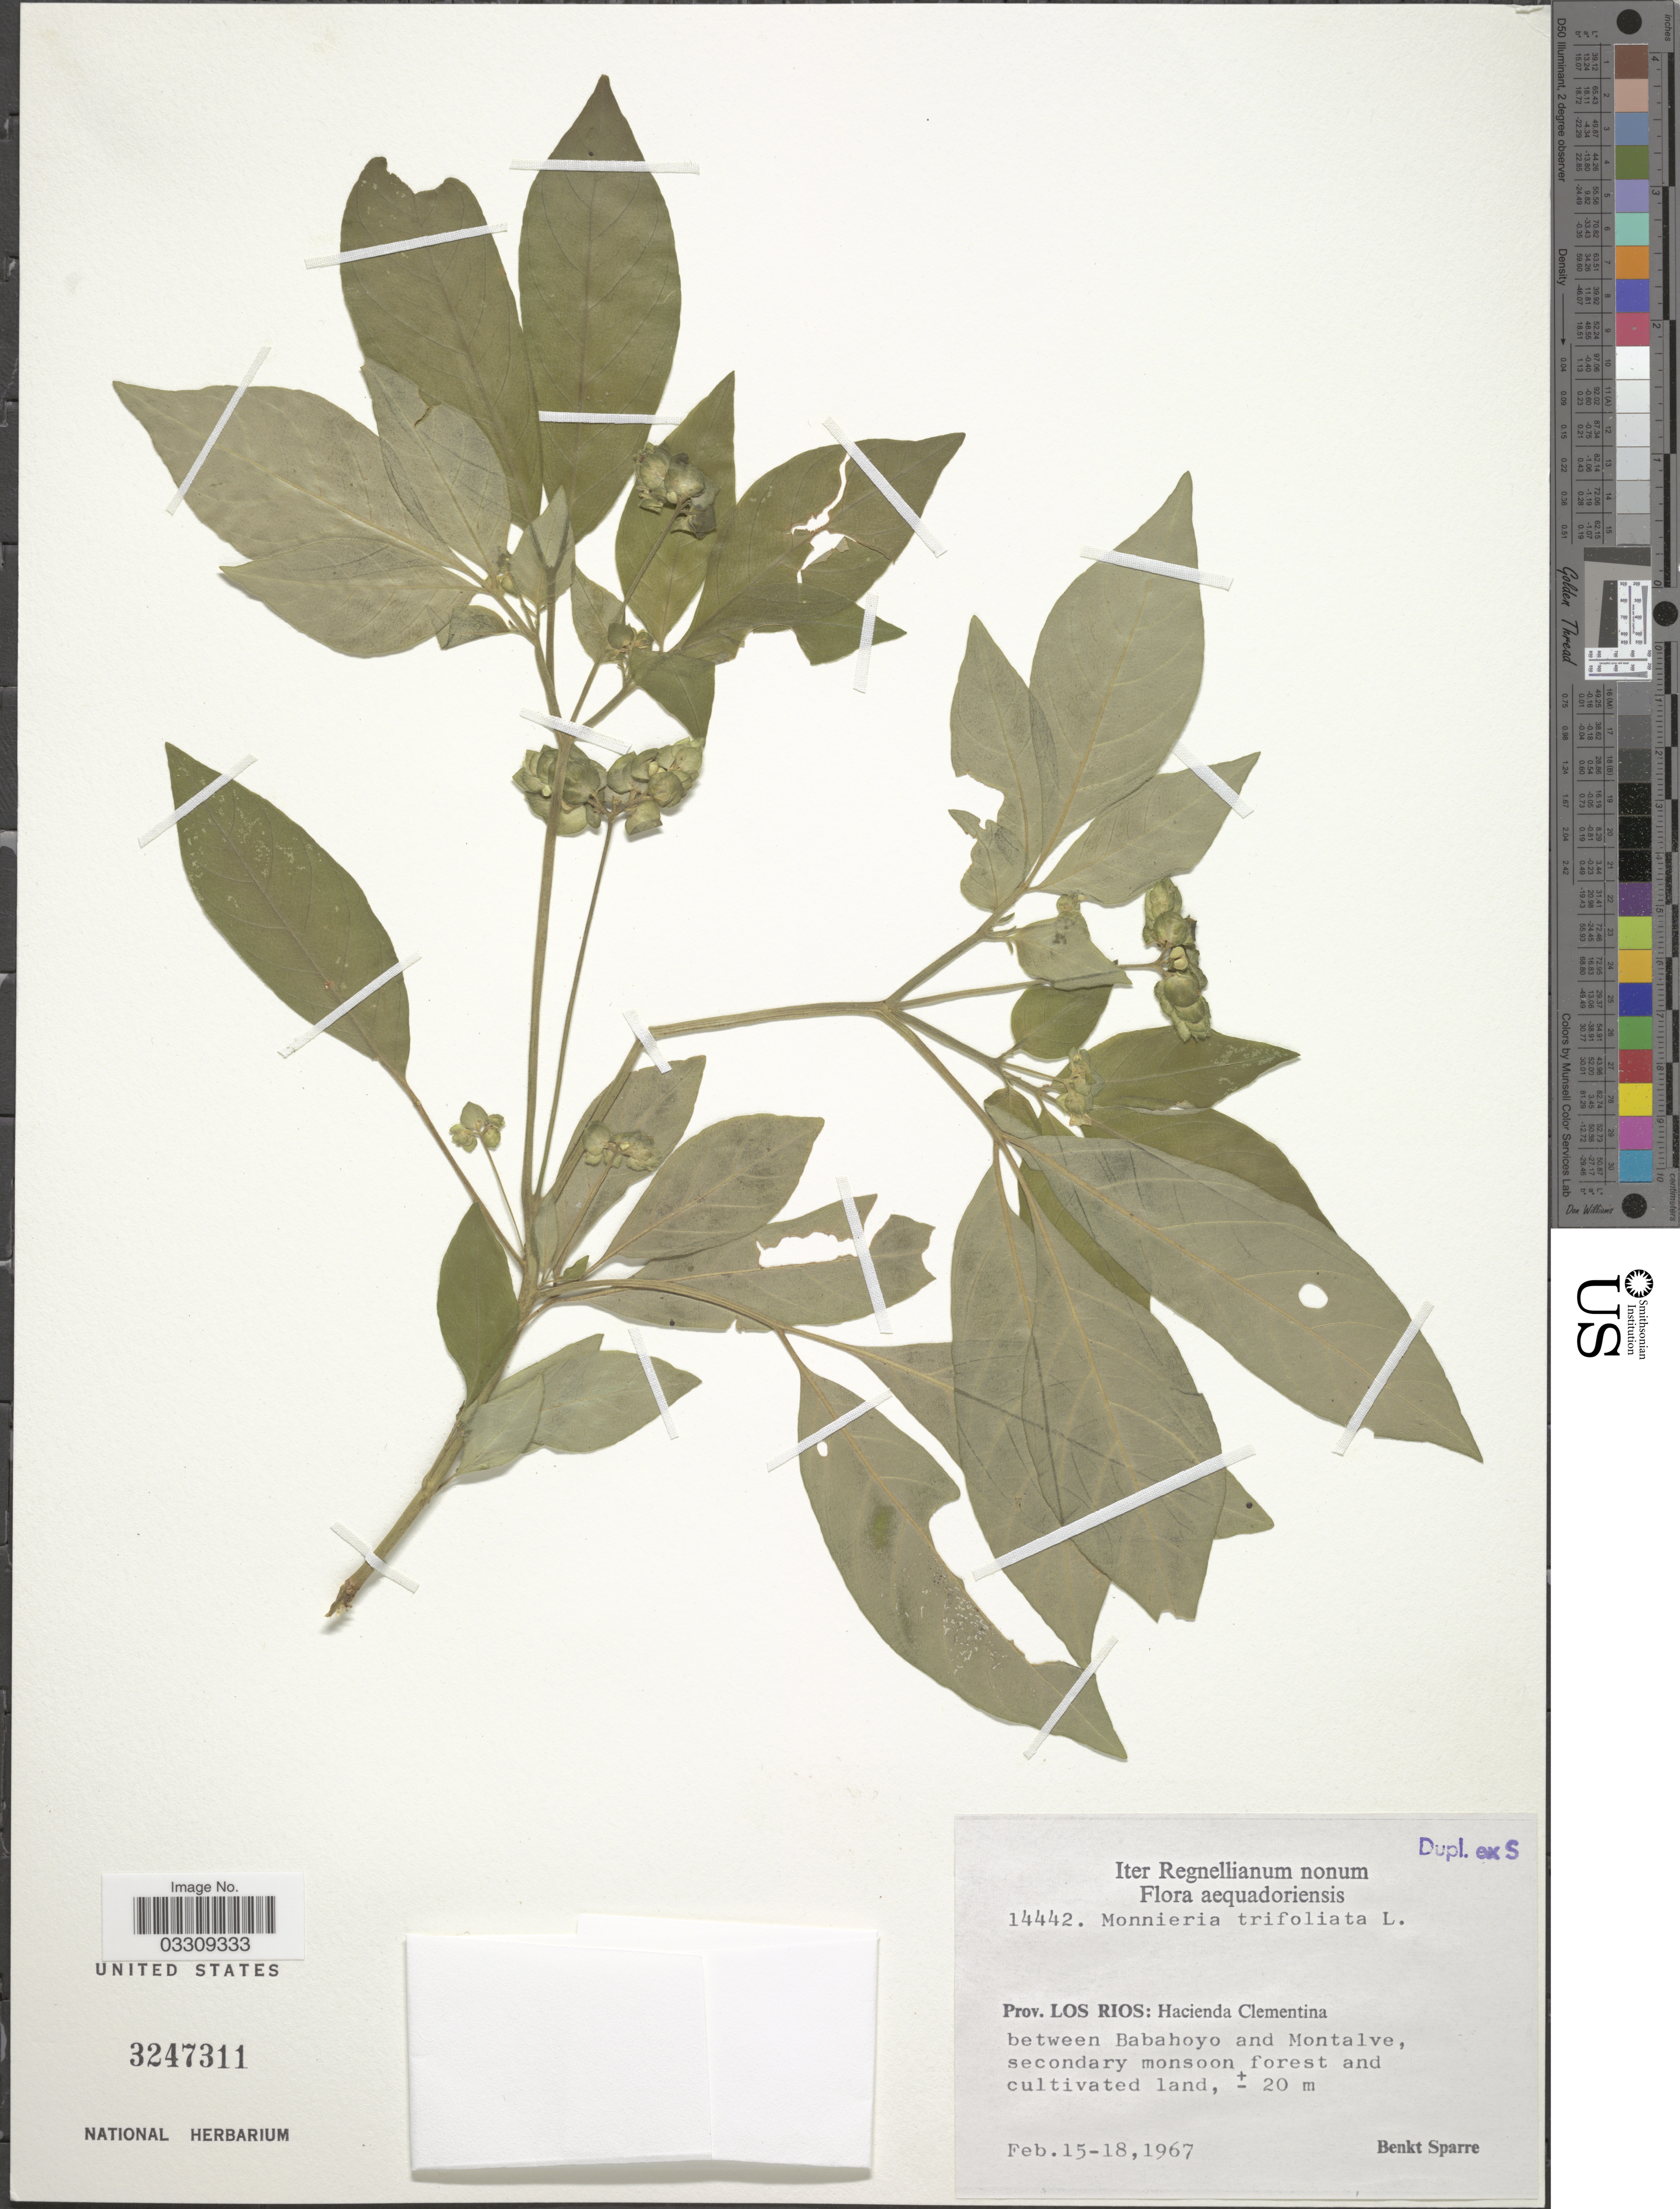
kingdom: Plantae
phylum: Tracheophyta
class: Magnoliopsida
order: Sapindales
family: Rutaceae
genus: Ertela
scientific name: Ertela trifolia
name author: (L.) Kuntze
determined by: Strong, Mark T., (BOT), Smithsonian Institution - National Museum of Natural History (UNITED STATES)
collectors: B. Sparre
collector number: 14442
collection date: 1967-02-15/1967-02-18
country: Ecuador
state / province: Los Ríos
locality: Hacienda Clementina between Babahoyo and Montalve.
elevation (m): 20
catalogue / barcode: US 3247311